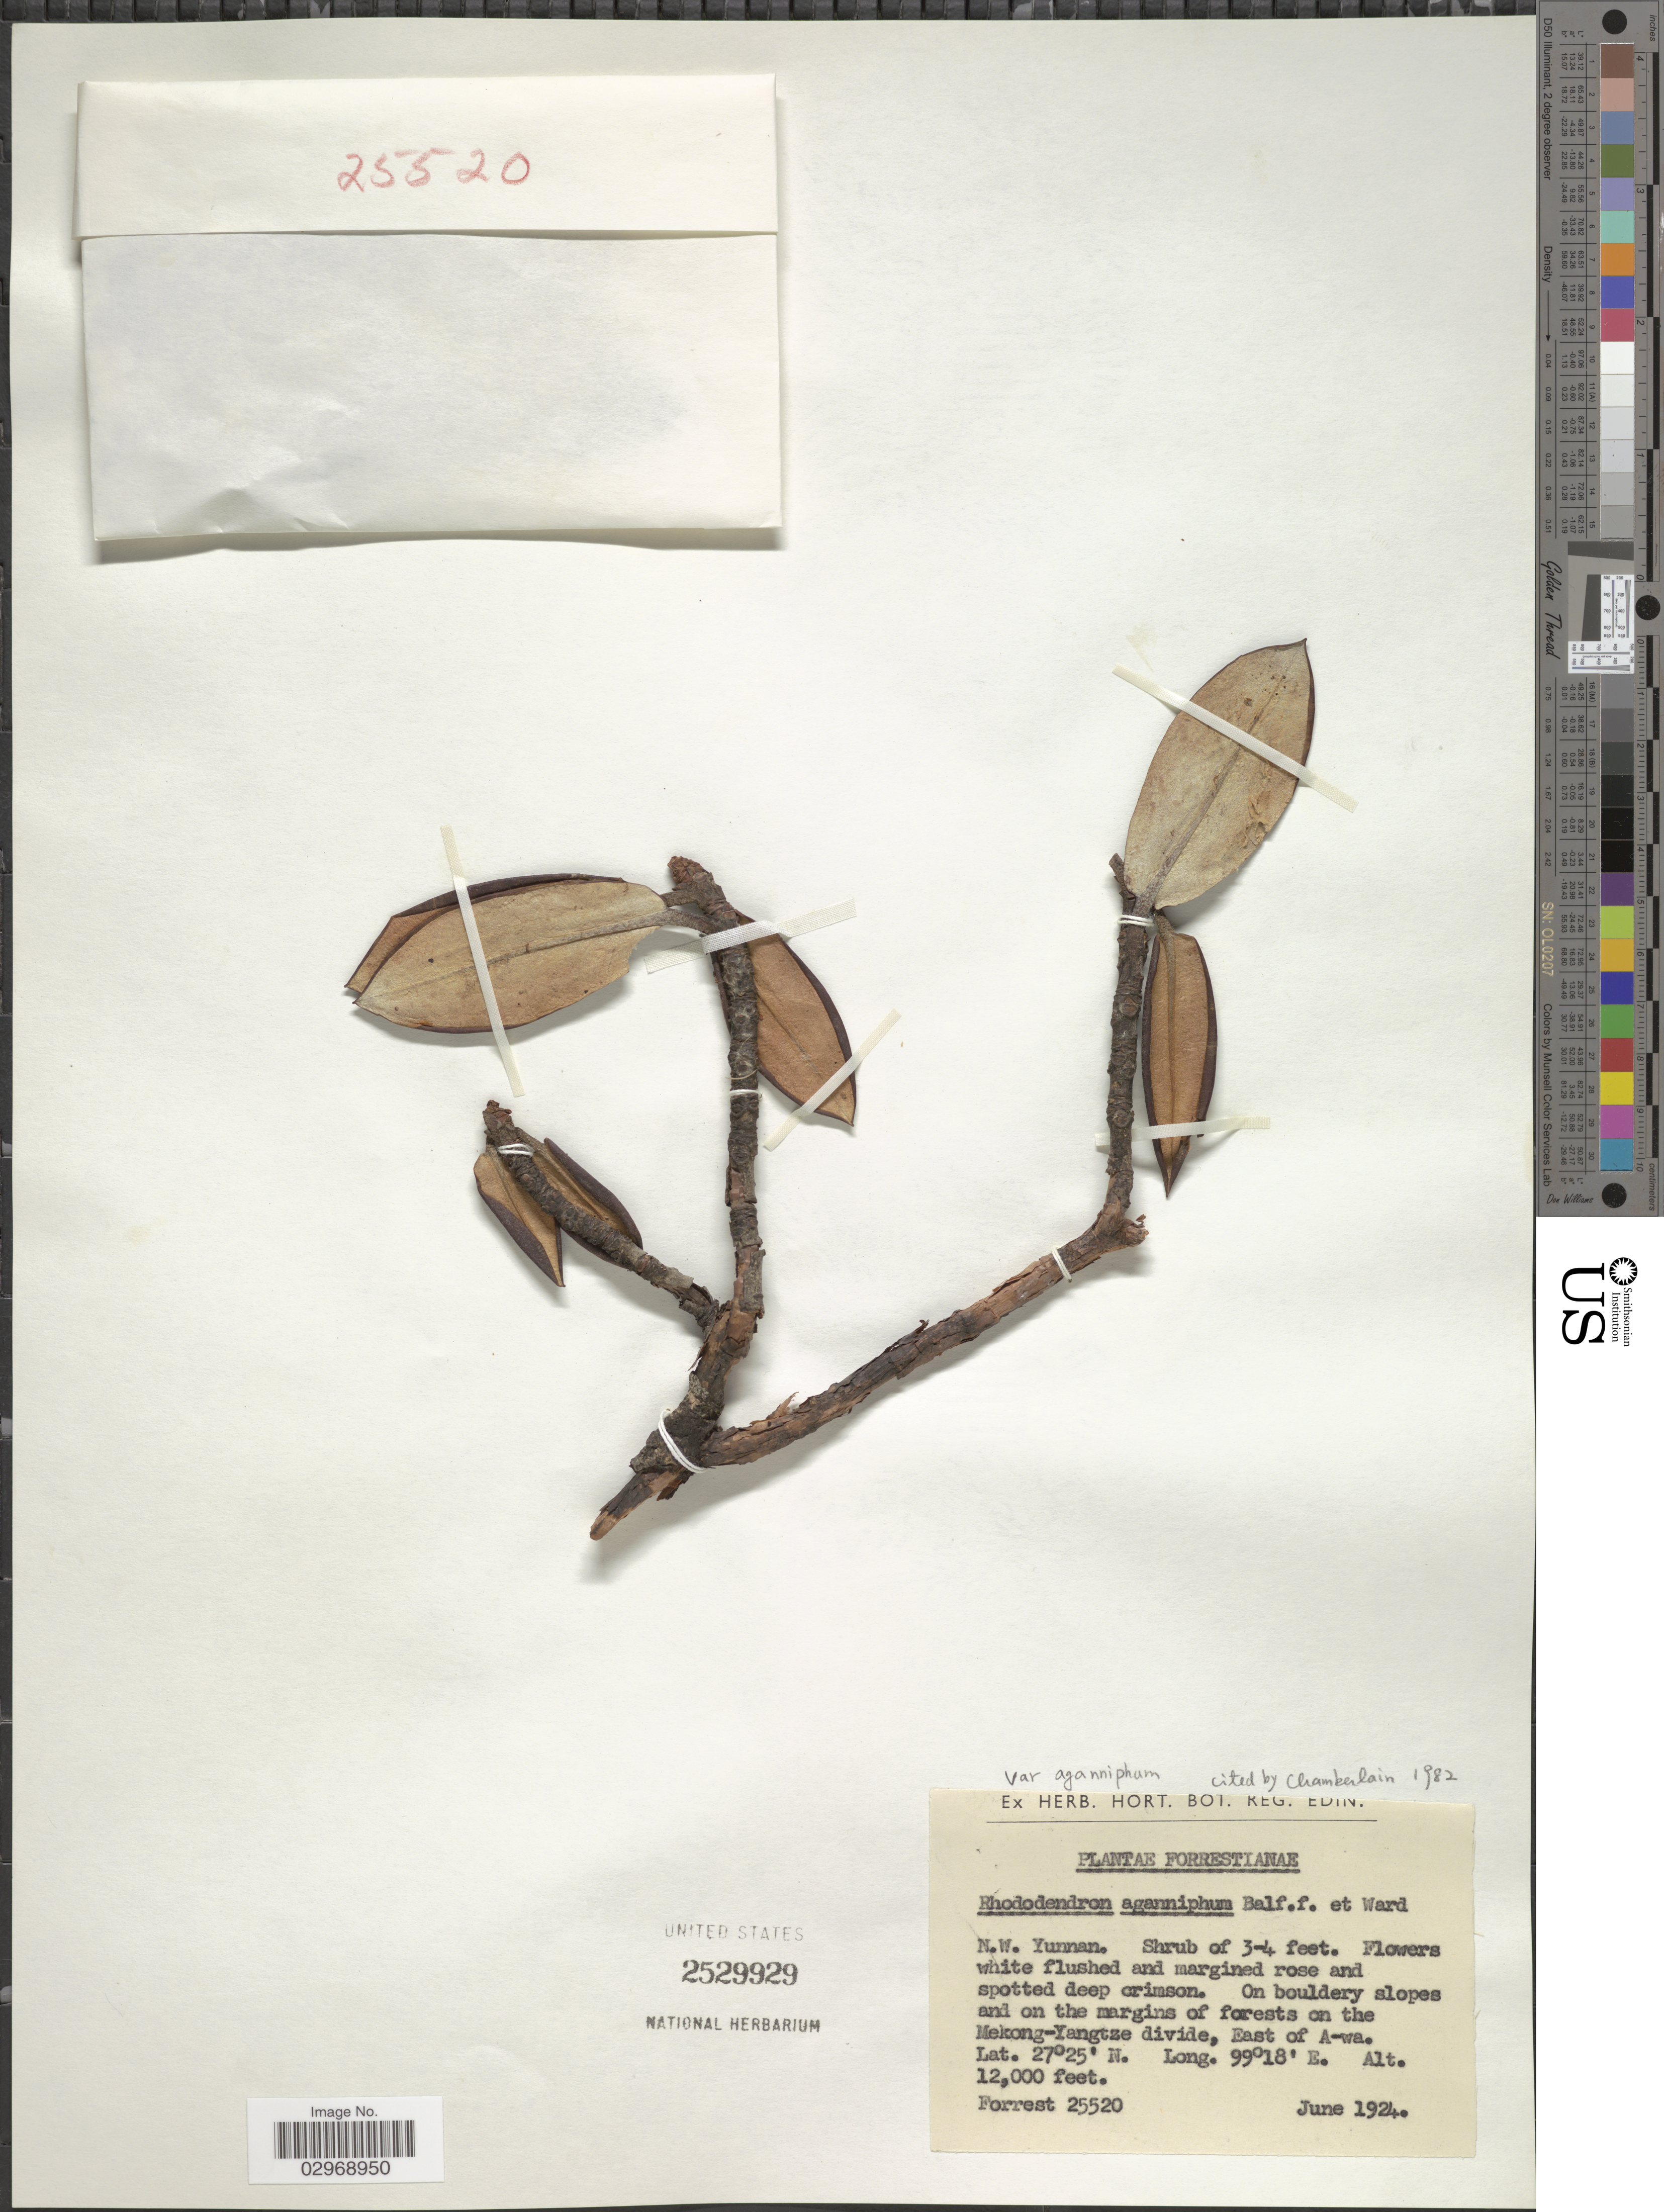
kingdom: Plantae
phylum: Tracheophyta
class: Magnoliopsida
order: Ericales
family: Ericaceae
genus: Rhododendron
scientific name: Rhododendron aganniphum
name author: Balf. f. & Kingdon-Ward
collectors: -. Forrest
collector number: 25520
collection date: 1924-06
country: China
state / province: Yunnan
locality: N.W. Yunnan. On the Mekong-Yangtze divide, East of A-wa.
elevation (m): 3658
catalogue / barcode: US 2529929